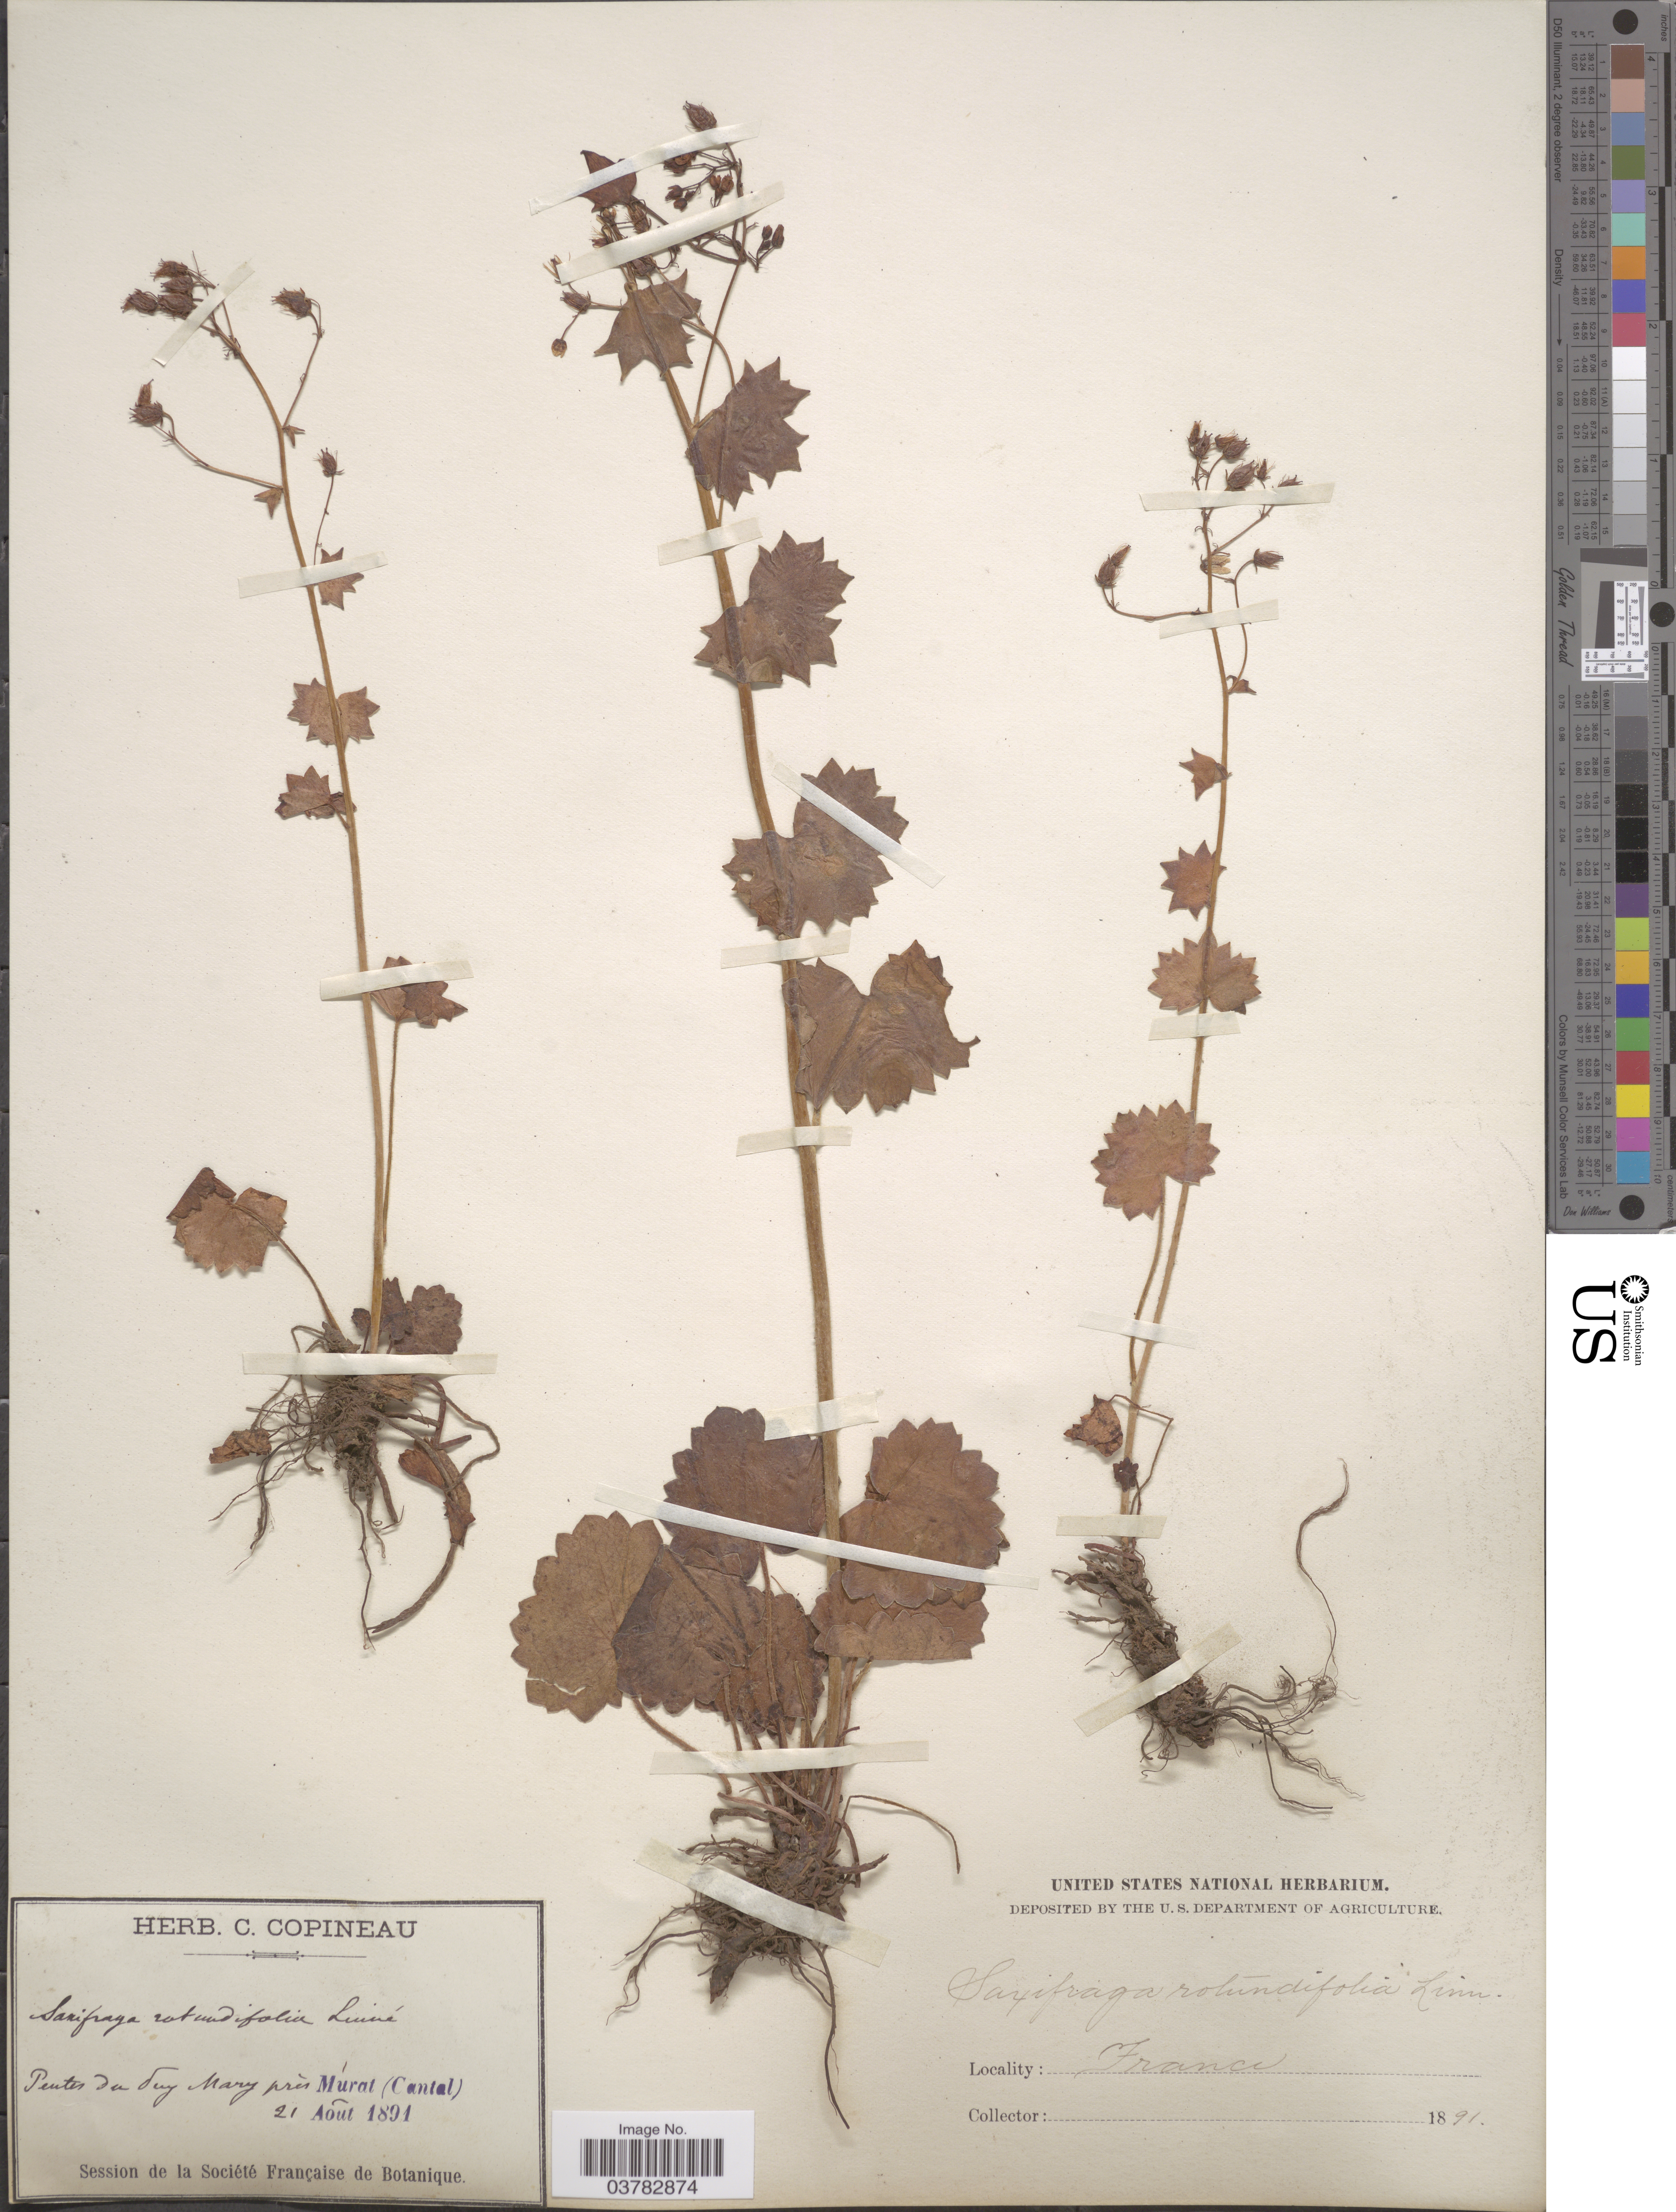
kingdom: Plantae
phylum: Tracheophyta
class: Magnoliopsida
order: Saxifragales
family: Saxifragaceae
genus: Saxifraga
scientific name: Saxifraga rotundifolia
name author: L.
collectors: ex herb. C. Copineau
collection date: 1891-08-21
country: France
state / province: Auvergne-Rhône-Alpes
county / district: Cantal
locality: Pentes du duy Mary près Múrat (Cantal).